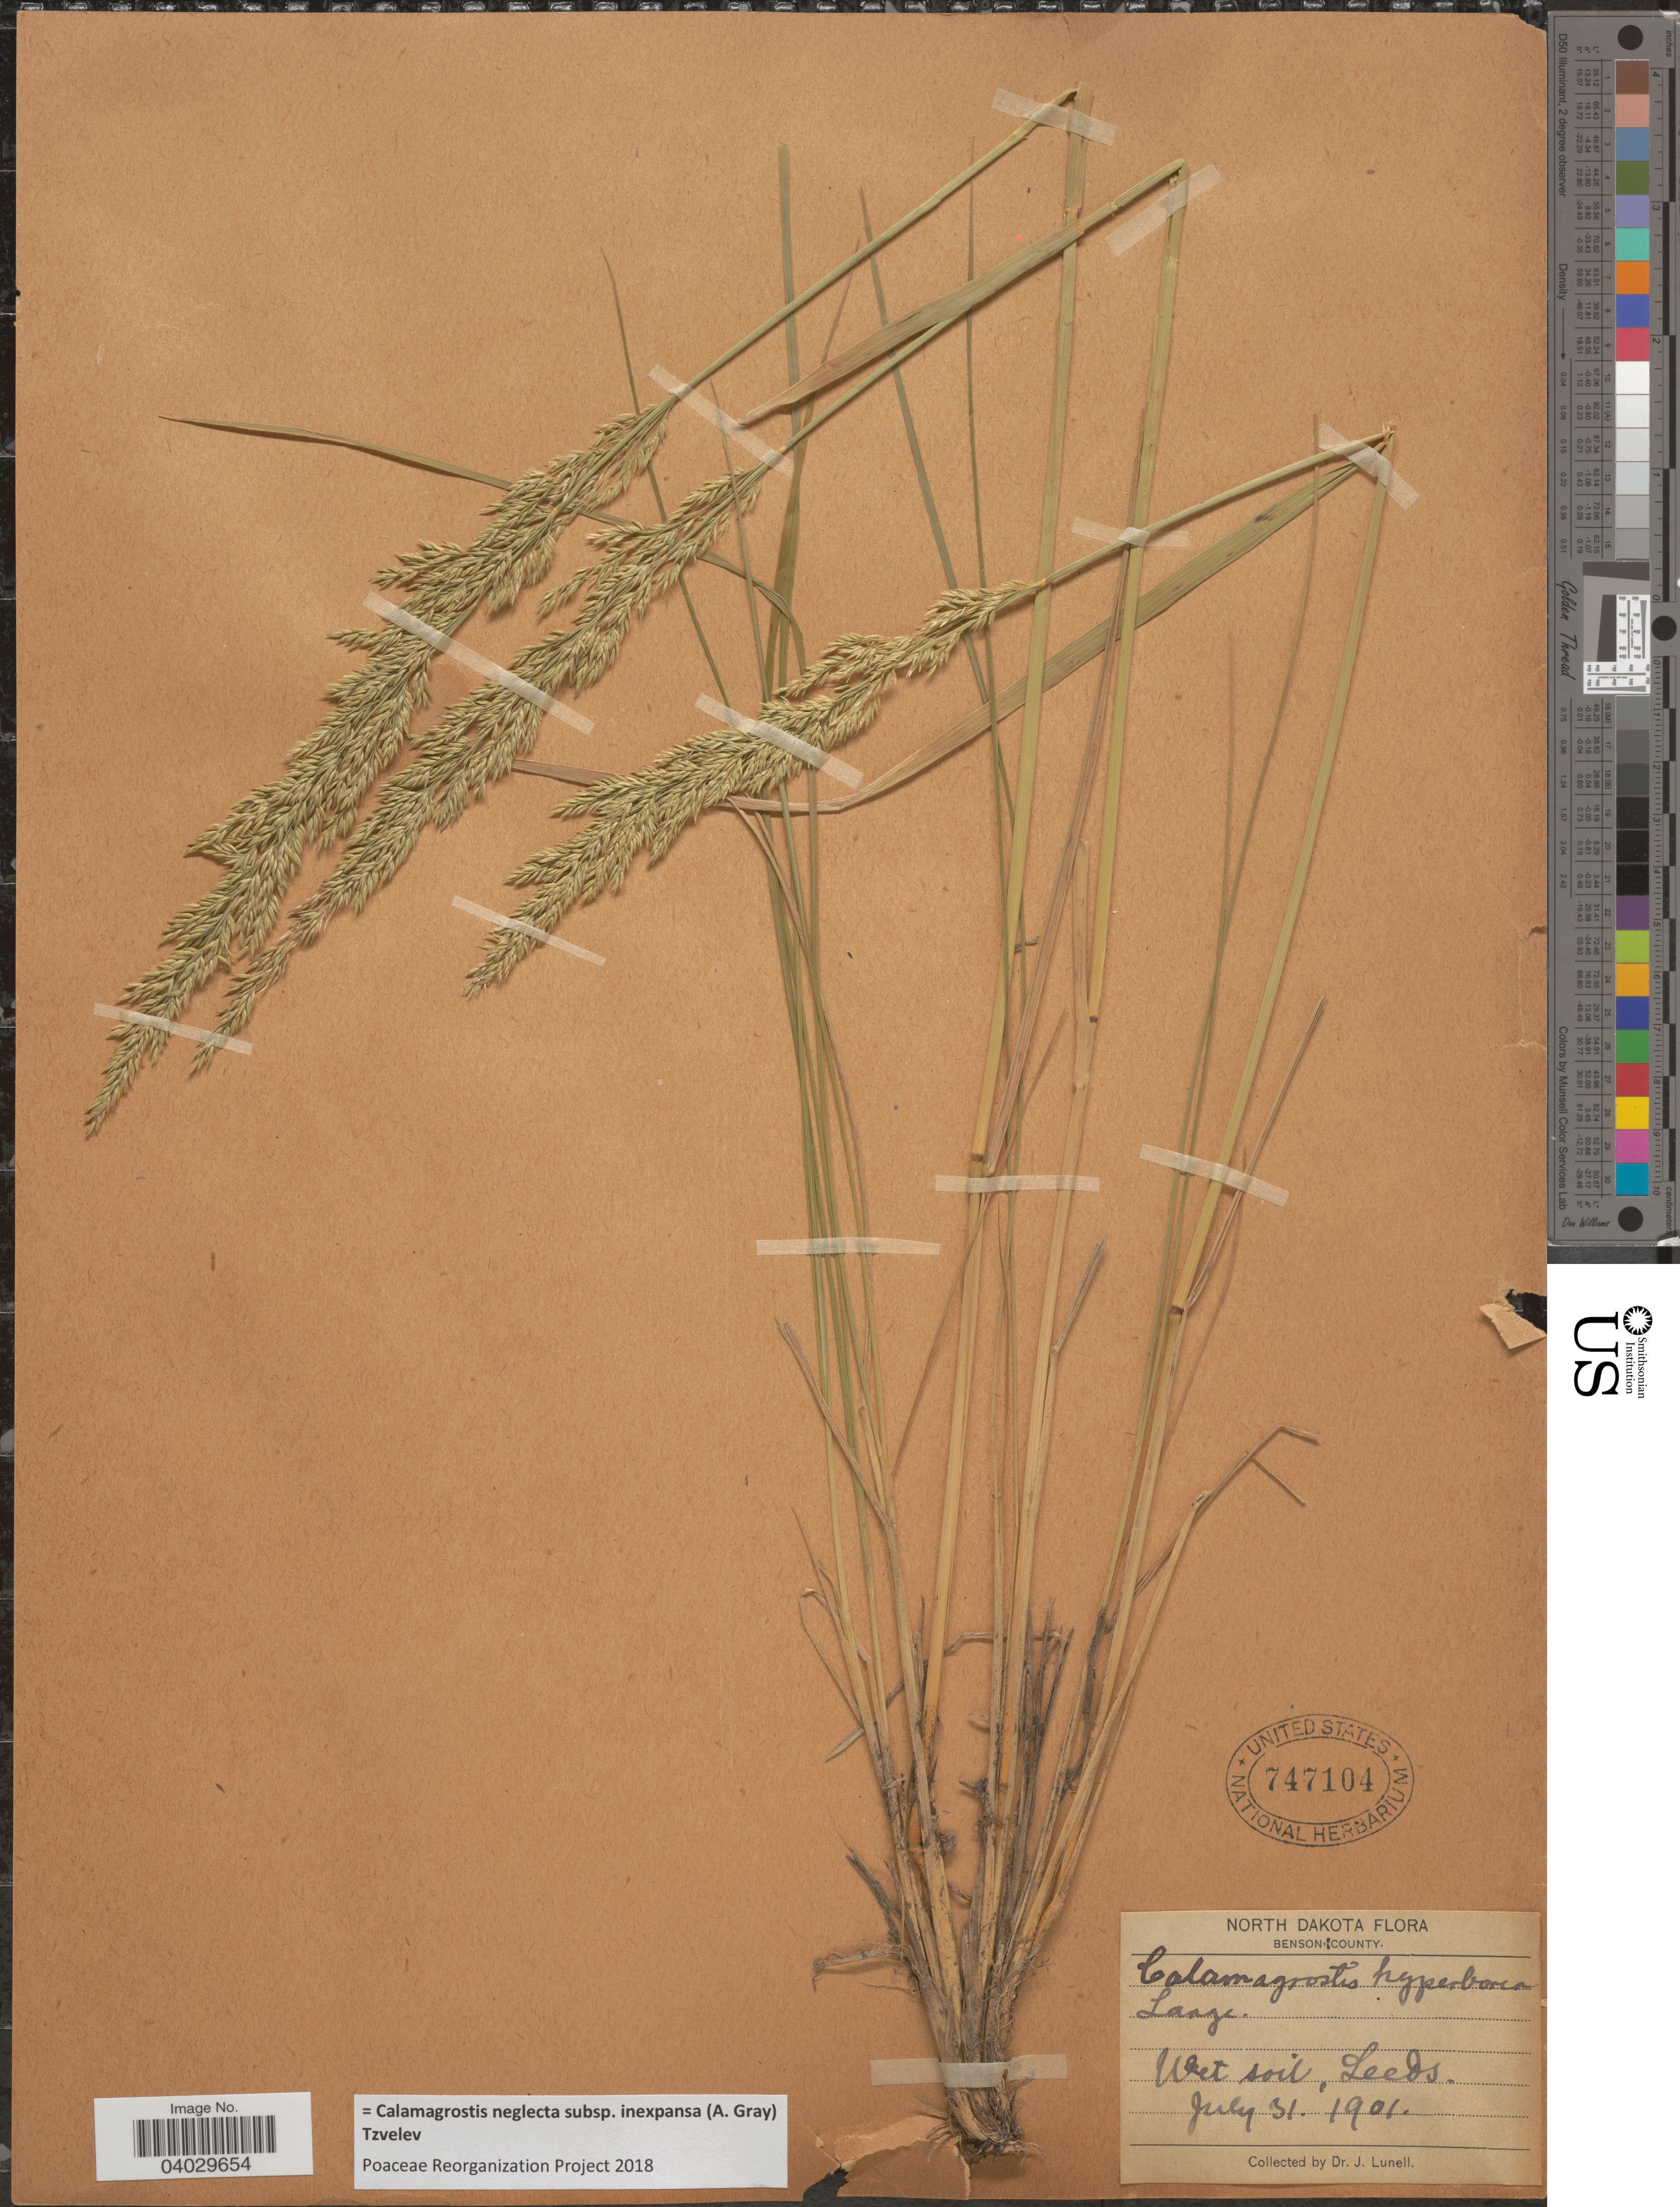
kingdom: Plantae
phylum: Tracheophyta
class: Liliopsida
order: Poales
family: Poaceae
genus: Calamagrostis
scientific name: Calamagrostis neglecta subsp. inexpansa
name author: (A. Gray) Tzvelev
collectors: J. Lunell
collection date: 1901-07-31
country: United States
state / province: North Dakota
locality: Benson County. Leeds.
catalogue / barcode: US 747104